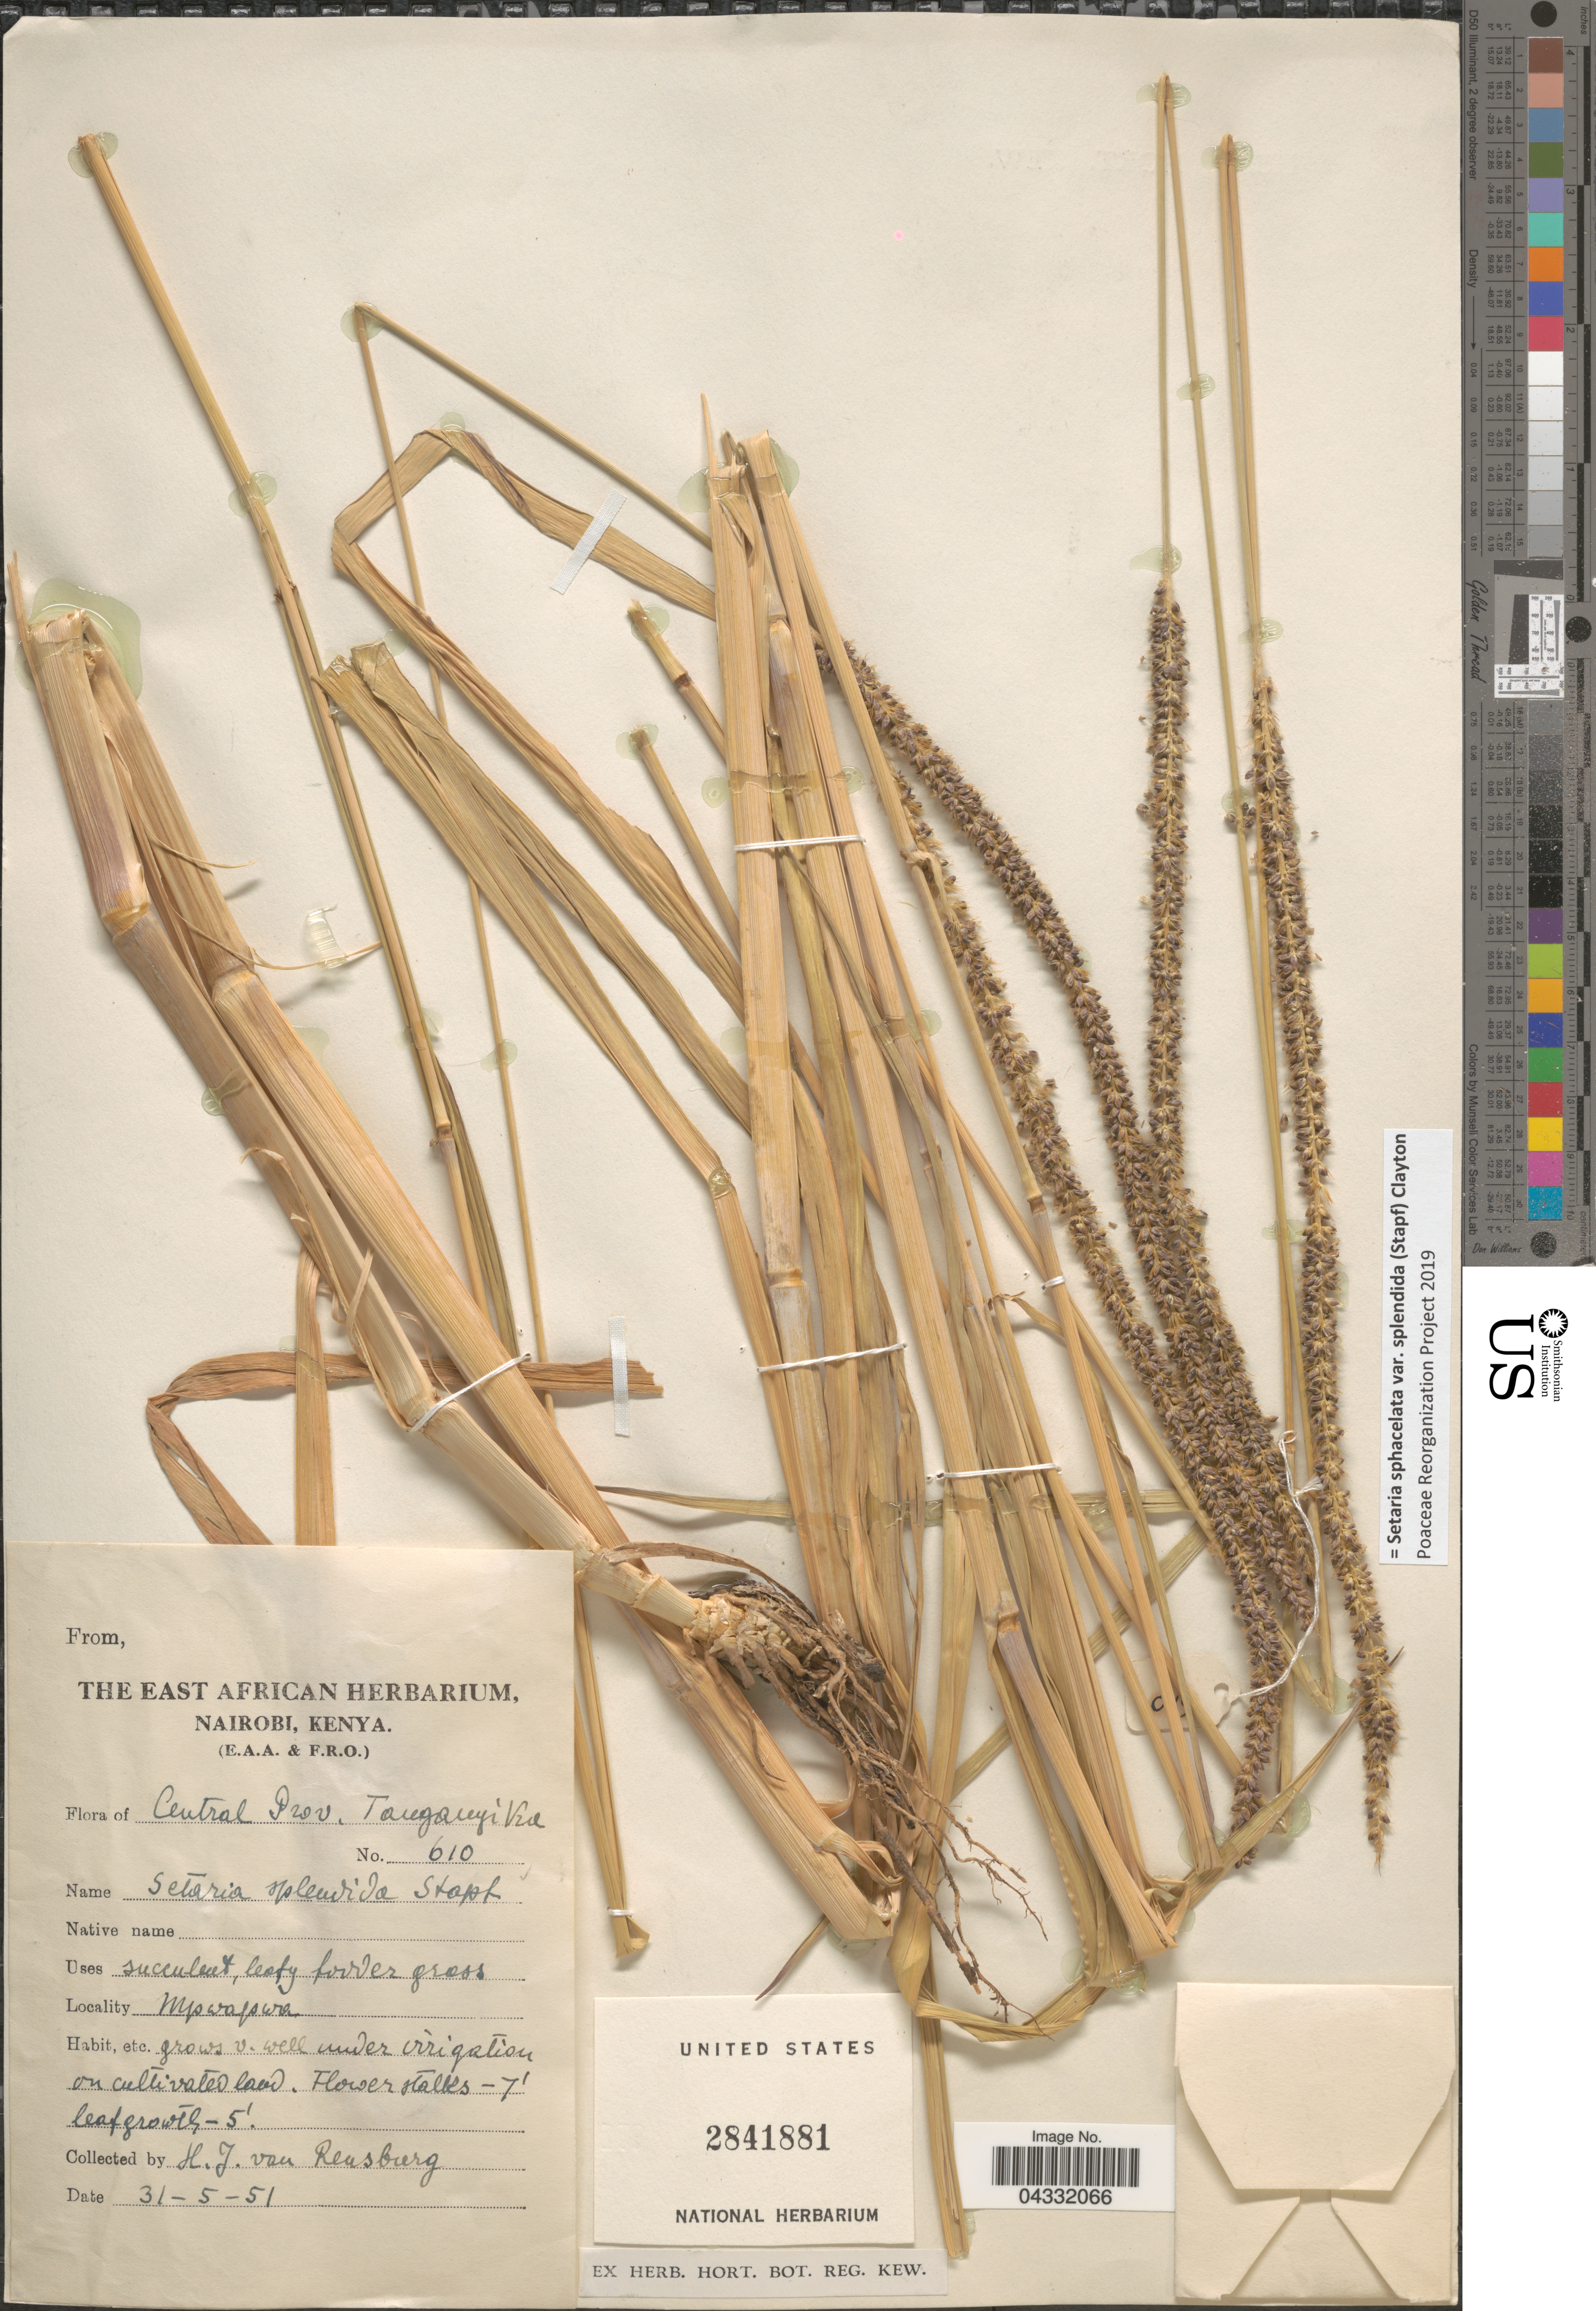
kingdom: Plantae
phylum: Tracheophyta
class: Liliopsida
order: Poales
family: Poaceae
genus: Setaria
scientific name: Setaria sphacelata var. splendida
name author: (Stapf) Clayton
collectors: H. van Rensburg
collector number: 610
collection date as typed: Transcribed d/m/y: 31/5/51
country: Tanzania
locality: Central Prov., Tanganyika. Mpwapwa. Under irrigation, on cultivated land.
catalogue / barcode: US 2841881